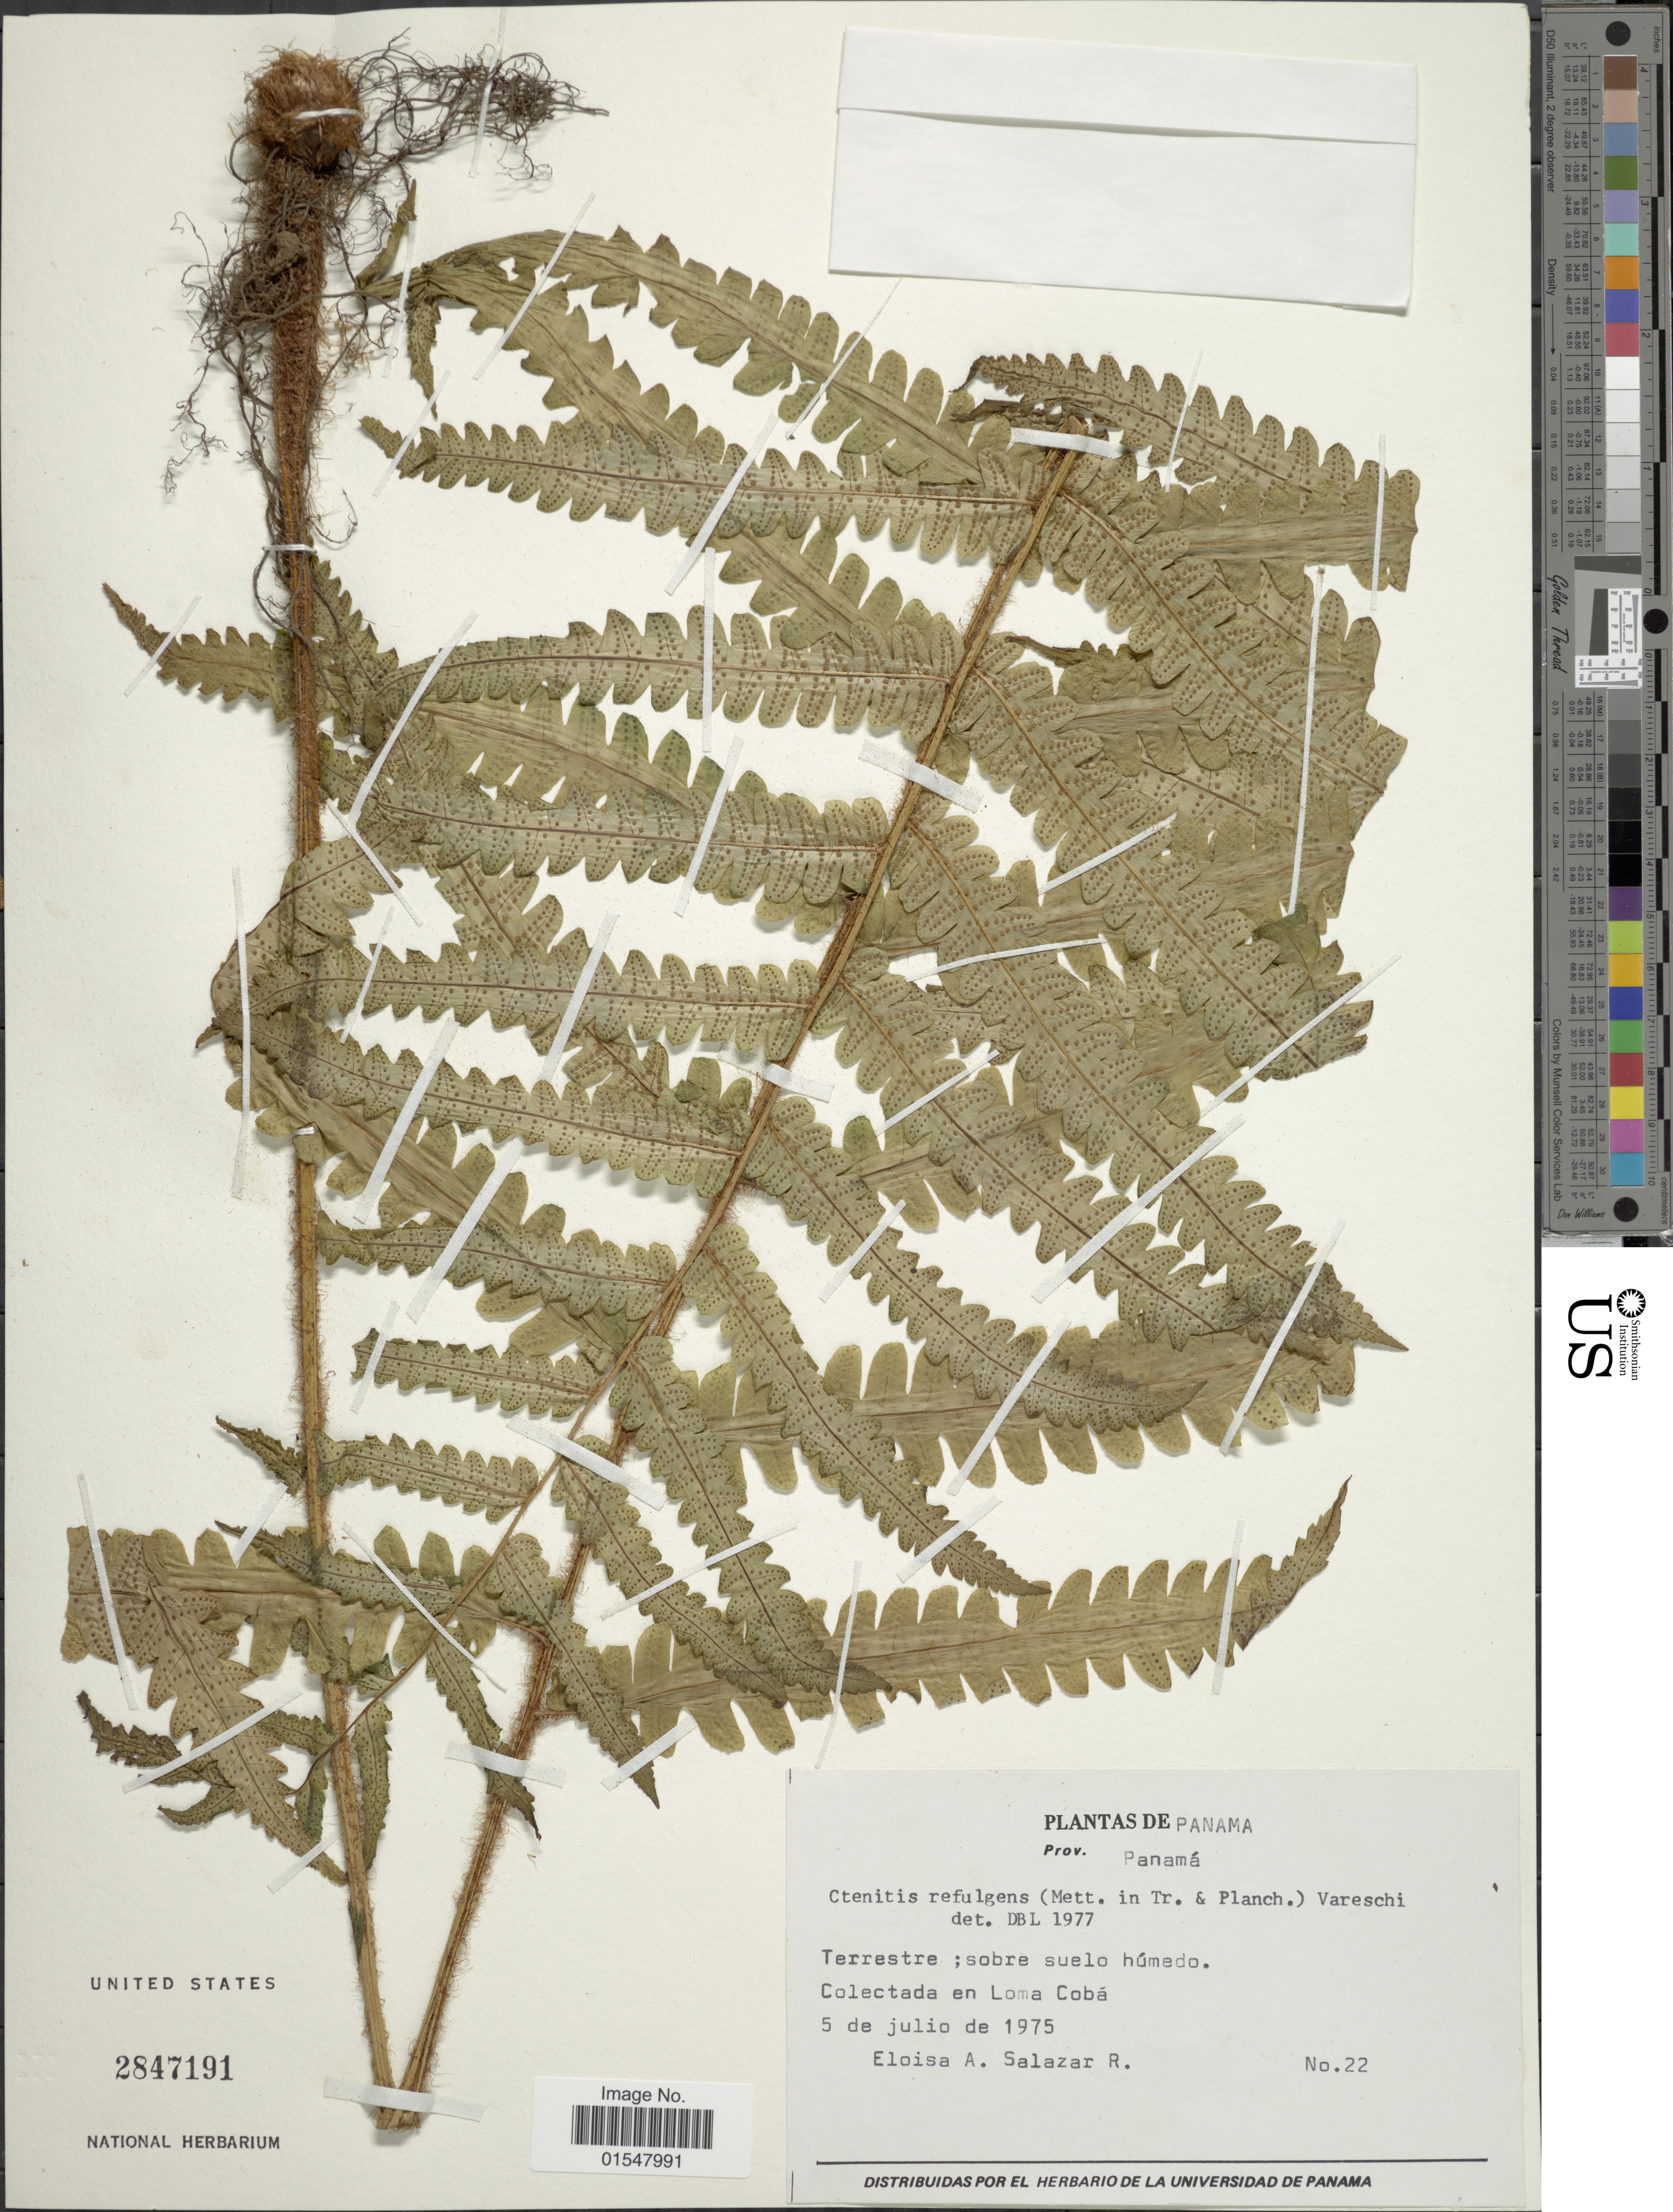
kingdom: Plantae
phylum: Tracheophyta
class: Polypodiopsida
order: Polypodiales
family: Dryopteridaceae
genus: Ctenitis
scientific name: Ctenitis refulgens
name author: (Mett.) Vareschi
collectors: A. Eloisa & R. Salazar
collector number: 22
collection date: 1975-07-05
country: Panama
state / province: Panamá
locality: Panama, en Loma Cobá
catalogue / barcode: US 2847191